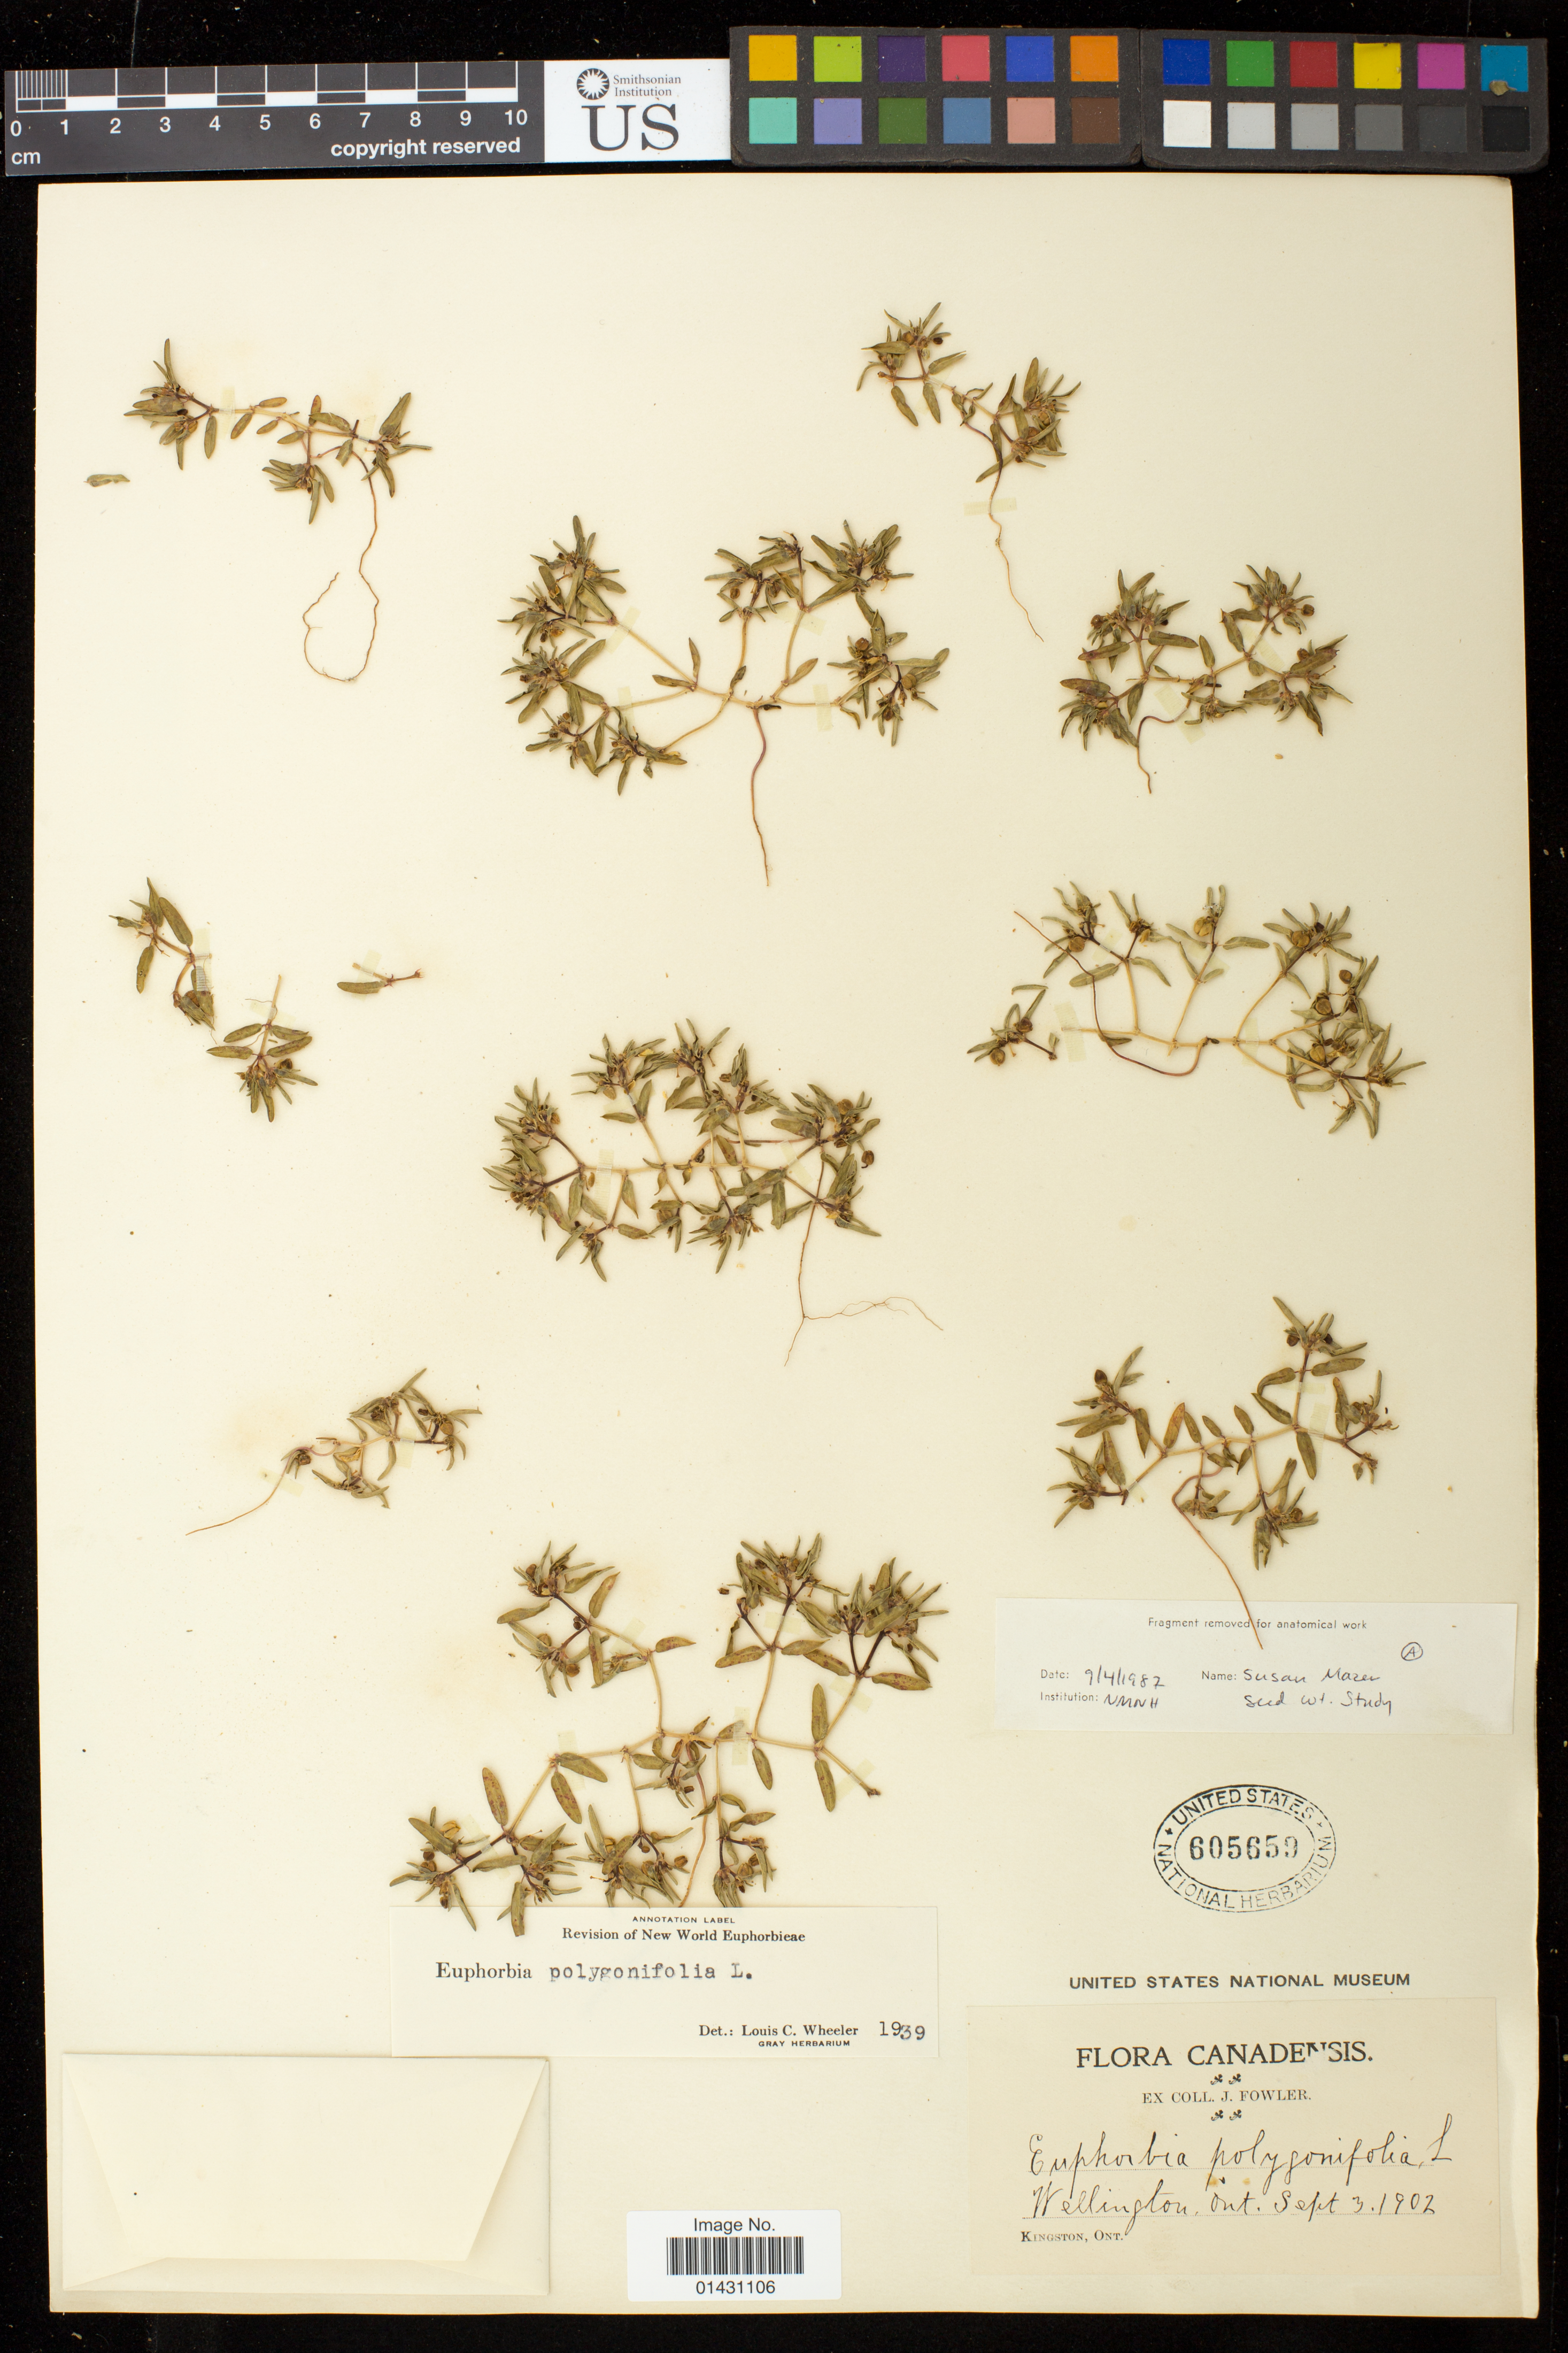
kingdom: Plantae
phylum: Tracheophyta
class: Magnoliopsida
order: Malpighiales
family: Euphorbiaceae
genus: Euphorbia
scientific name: Euphorbia polygonifolia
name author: L.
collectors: J. P. Fowler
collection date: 1902-09-03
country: Canada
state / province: Ontario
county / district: Wellington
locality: Wellington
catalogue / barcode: US 605659